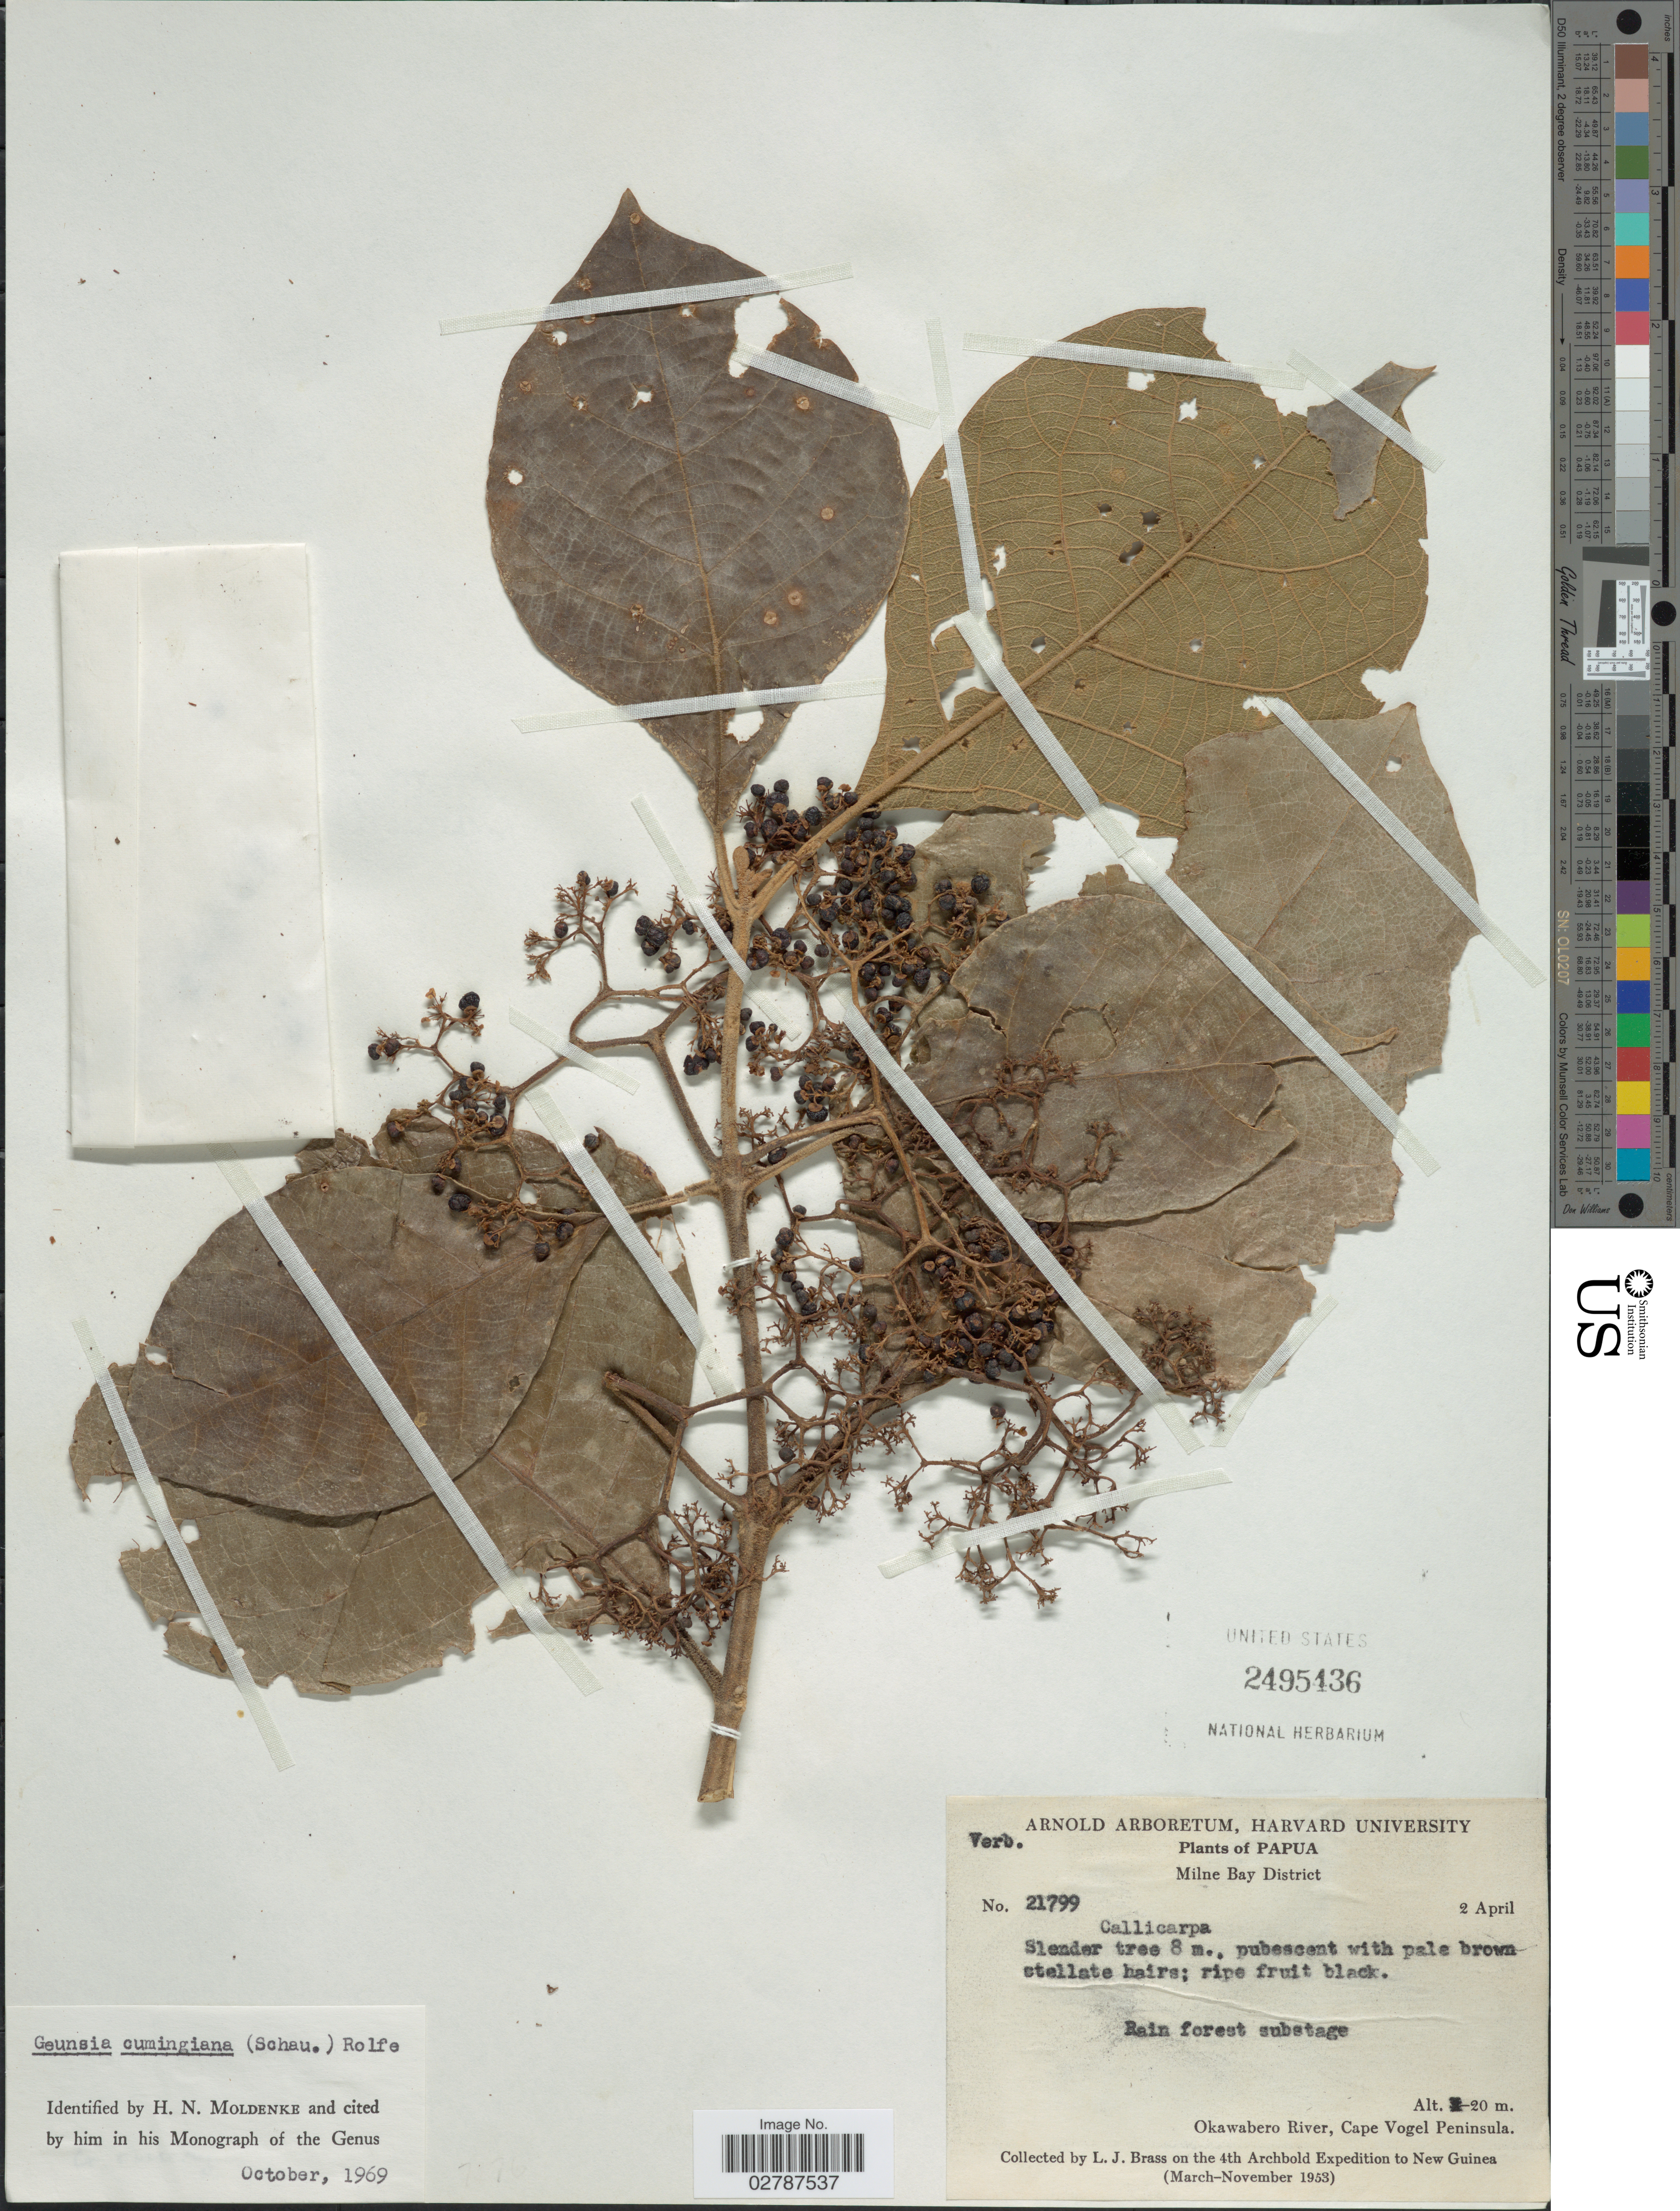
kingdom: Plantae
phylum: Tracheophyta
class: Magnoliopsida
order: Lamiales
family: Lamiaceae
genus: Callicarpa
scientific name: Callicarpa cumingiana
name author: Schauer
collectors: L. J. Brass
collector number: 21799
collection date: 1953-04-02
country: Papua New Guinea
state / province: Milne Bay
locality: Papua. Milne Bay District. Okawabero River, Cape Vogel Peninsula.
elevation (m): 20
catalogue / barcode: US 2495436